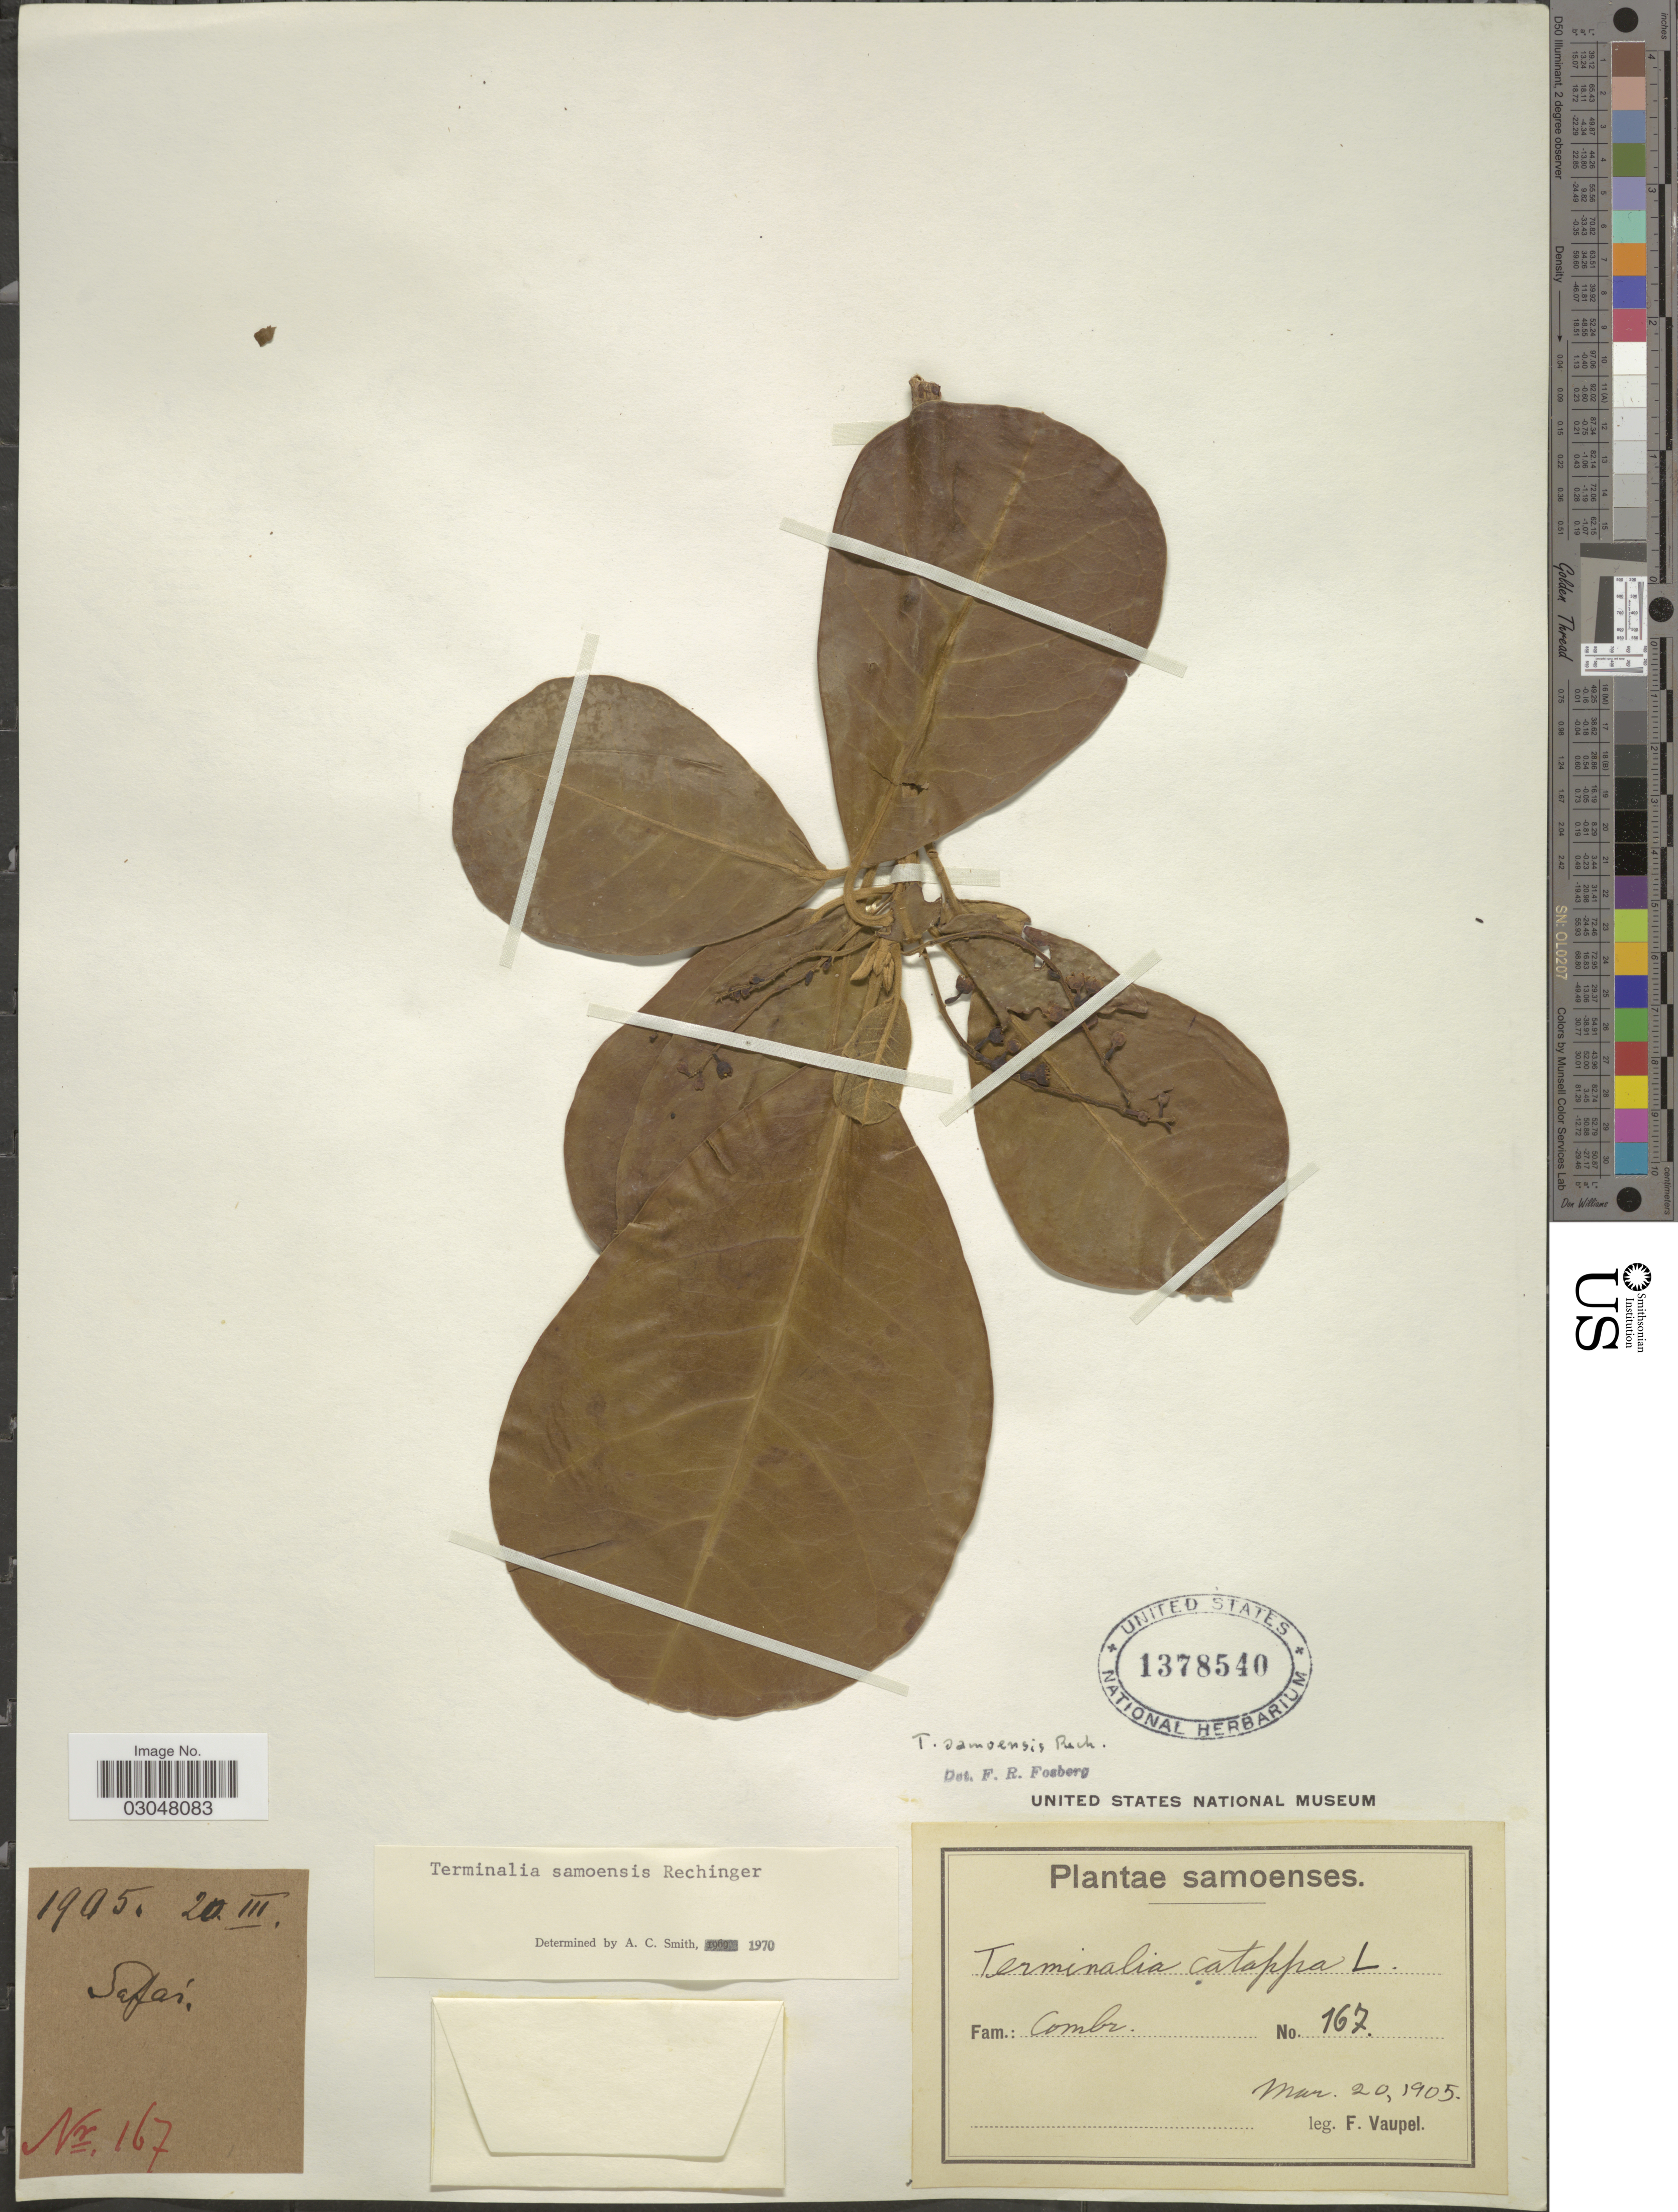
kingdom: Plantae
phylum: Tracheophyta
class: Magnoliopsida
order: Myrtales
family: Combretaceae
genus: Terminalia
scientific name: Terminalia samoensis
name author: Rech.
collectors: F. Vaupel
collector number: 167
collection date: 1905-03-20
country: Samoa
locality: Safai. Samoenses.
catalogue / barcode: US 1378540